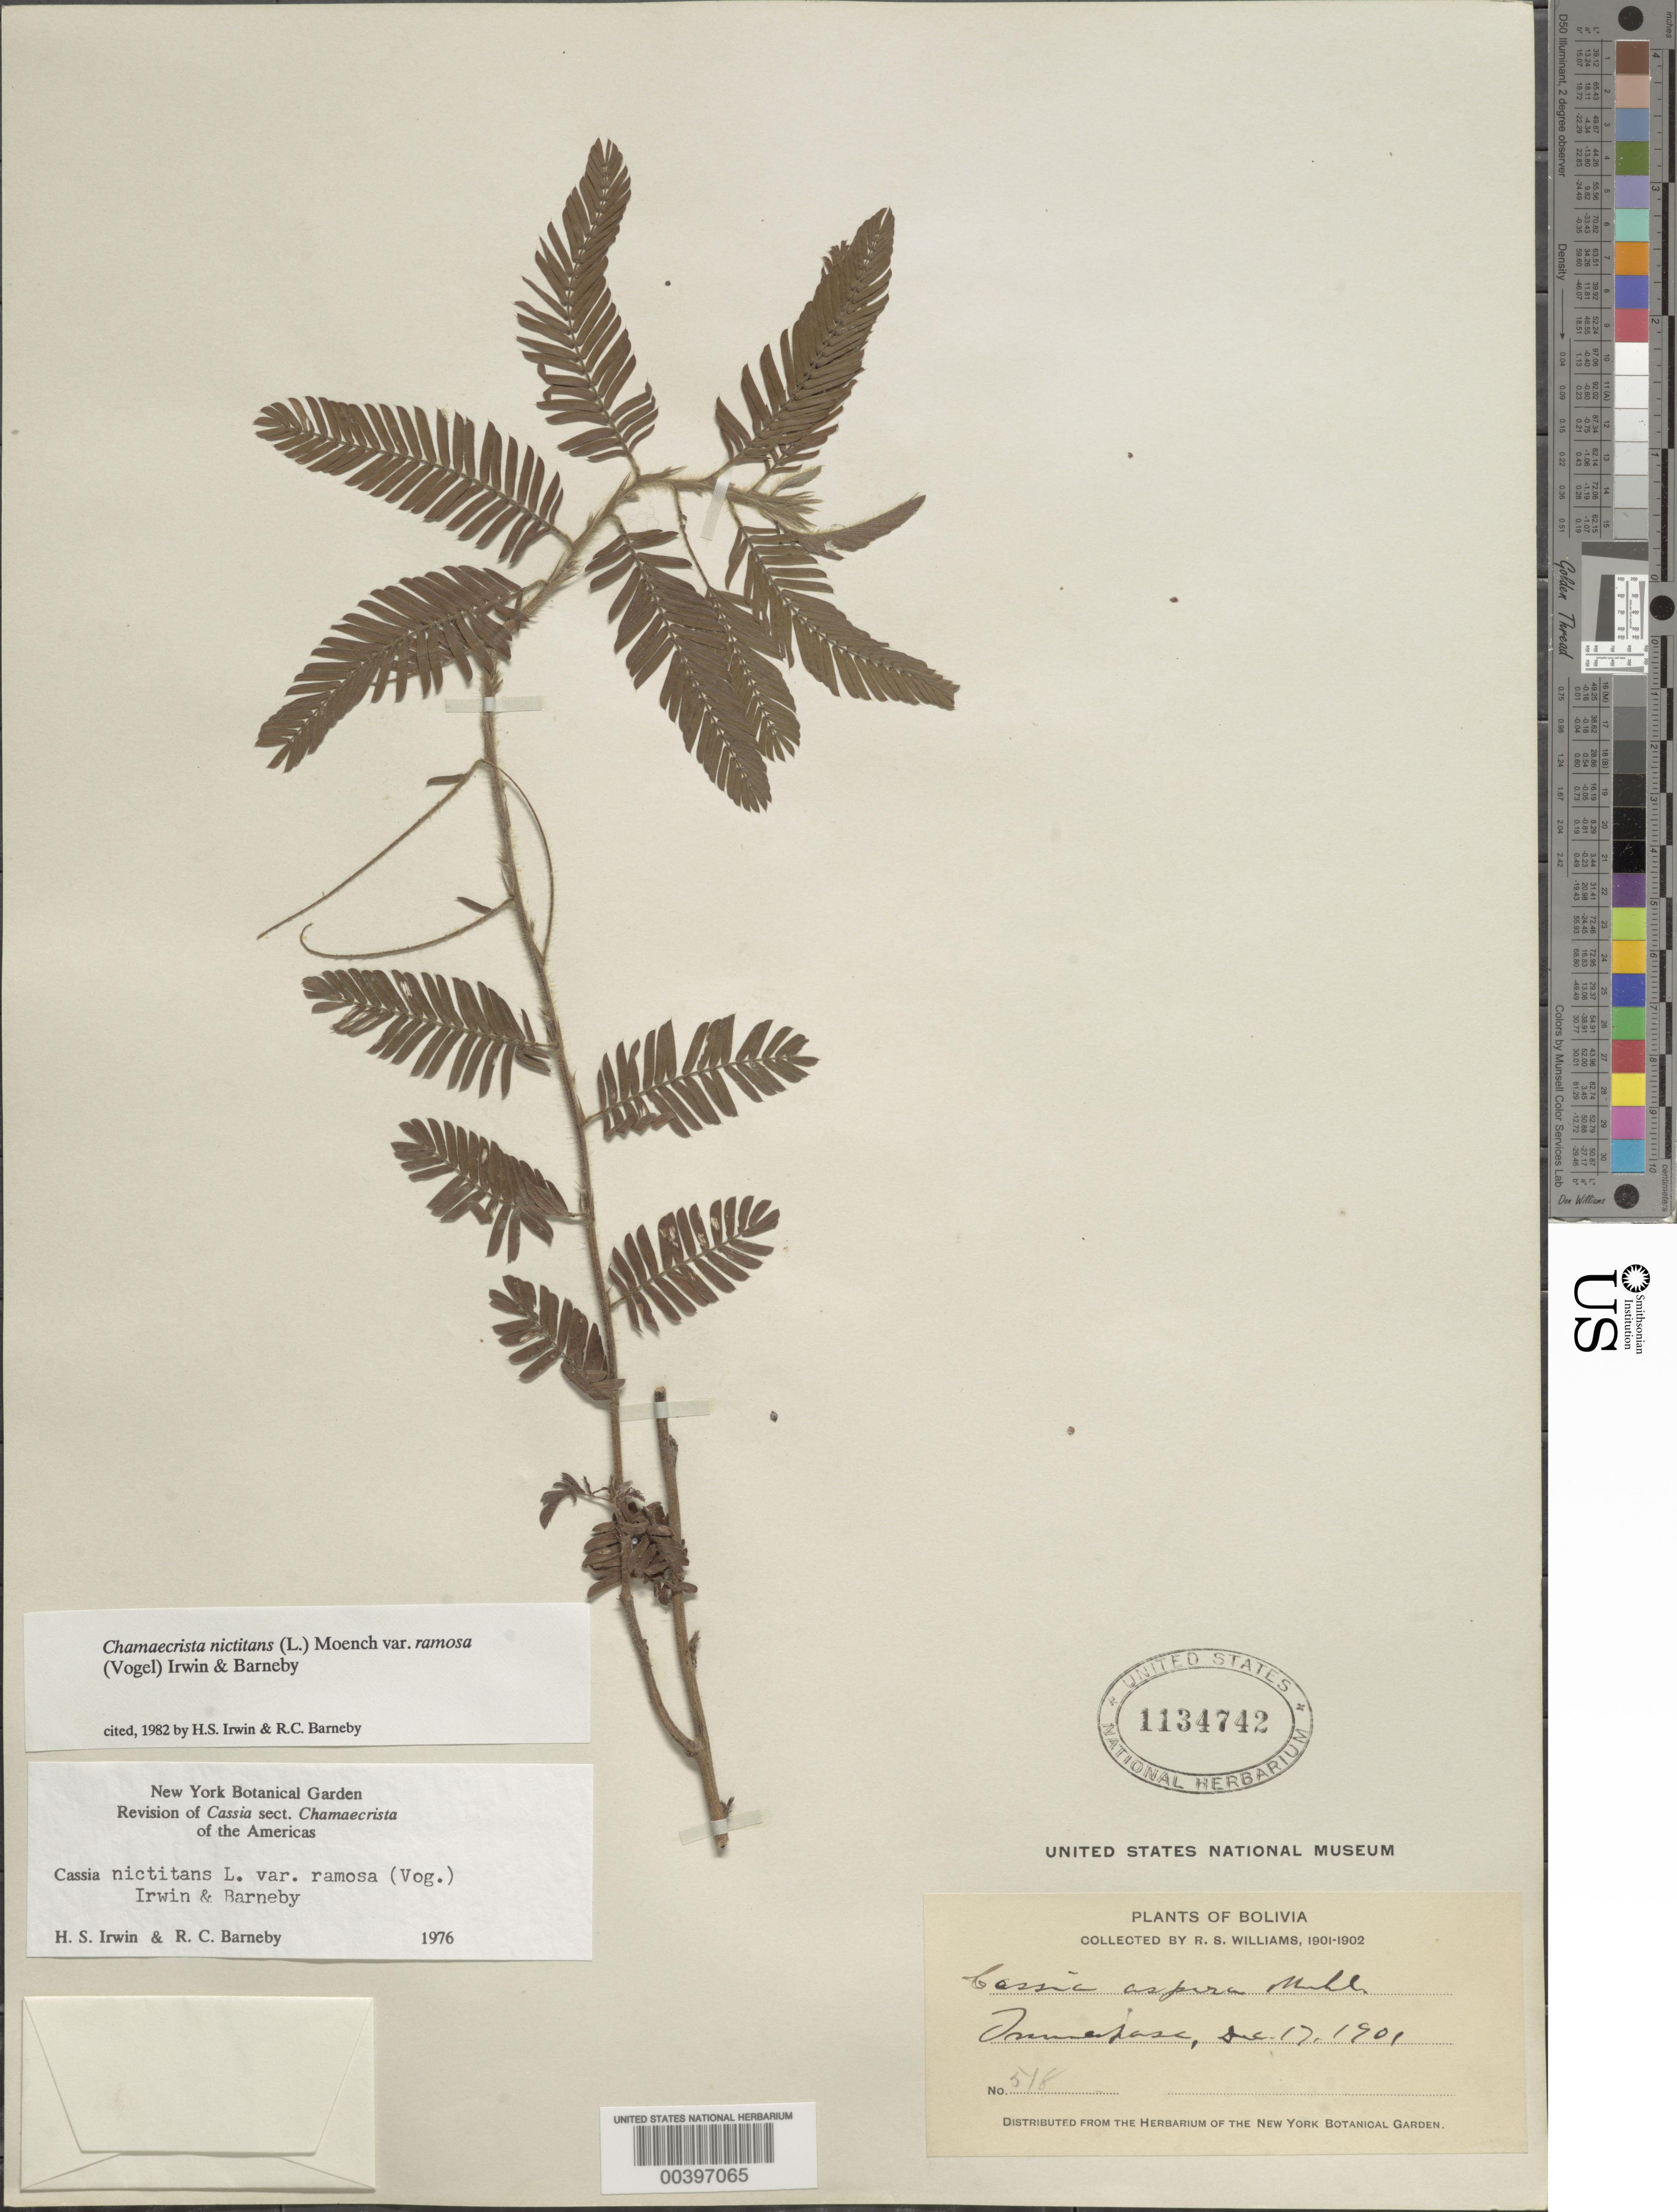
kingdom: Plantae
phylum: Tracheophyta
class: Magnoliopsida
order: Fabales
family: Fabaceae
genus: Chamaecrista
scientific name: Chamaecrista nictitans var. ramosa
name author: (Vogel) H.S. Irwin & Barneby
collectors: R. S. Williams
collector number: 518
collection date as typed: Dec. 17, 1901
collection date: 1901-12-17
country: Bolivia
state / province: La Paz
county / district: Iturralde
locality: Tumupasa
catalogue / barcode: US 1134742